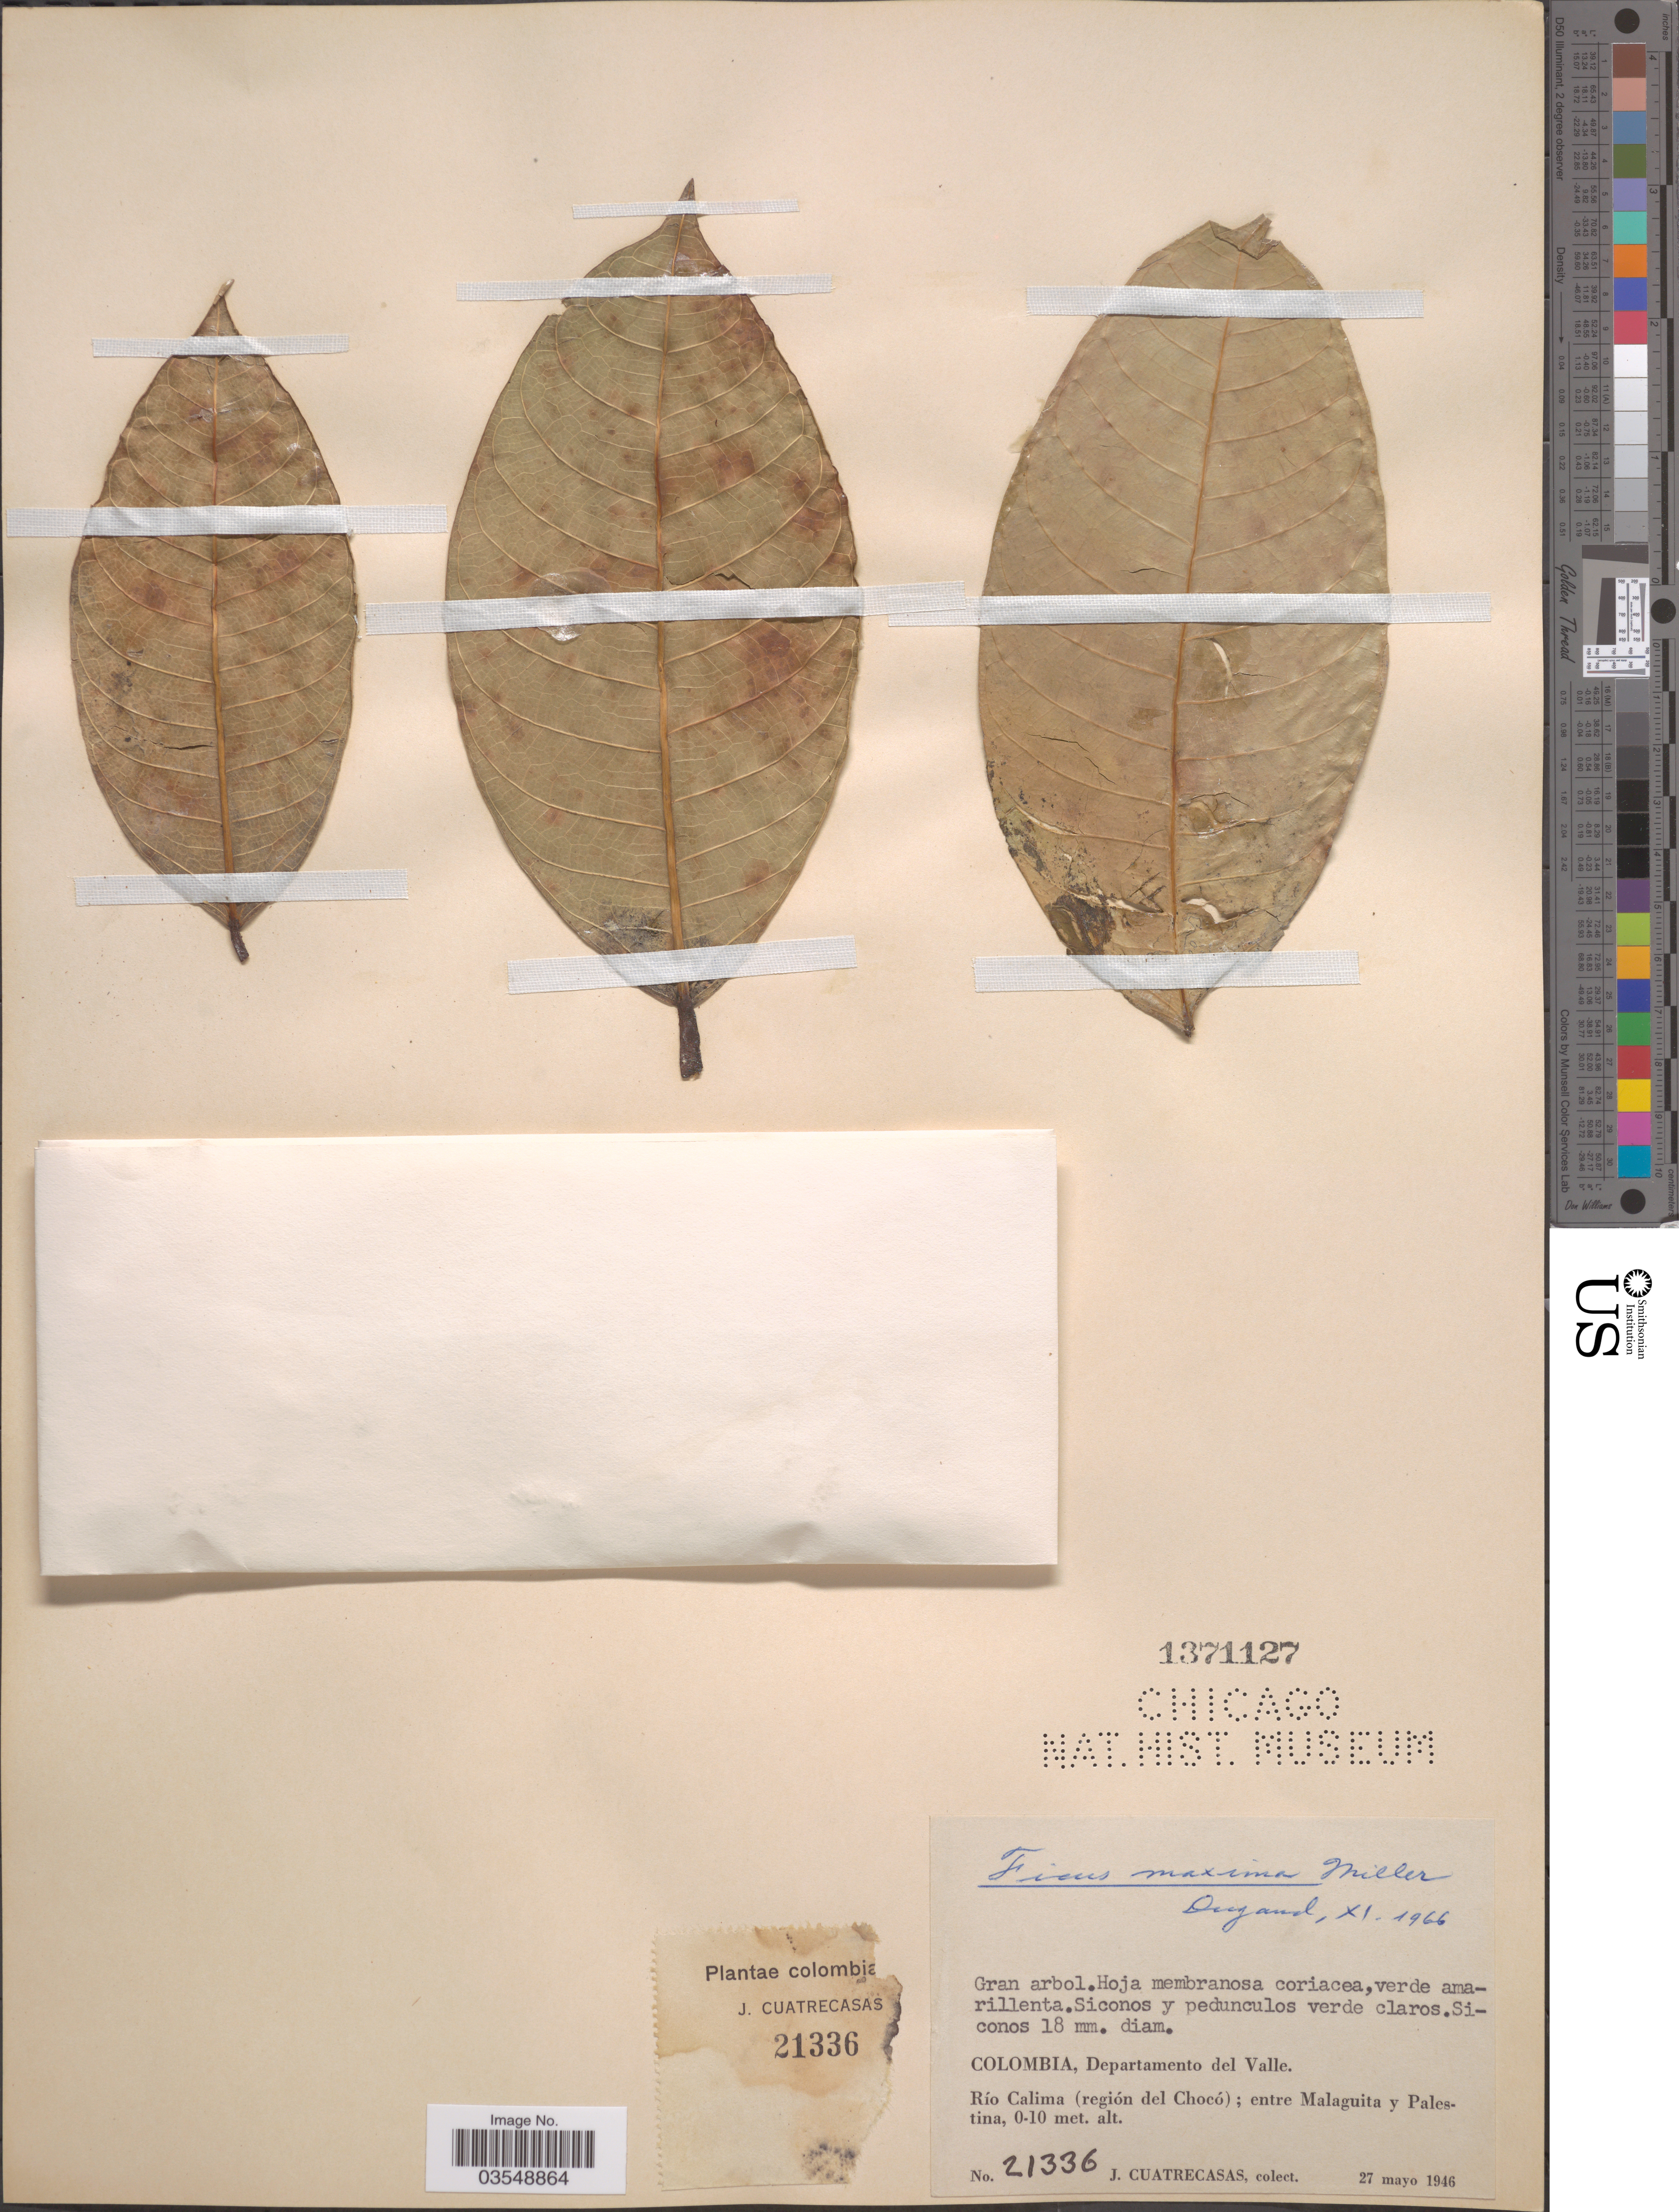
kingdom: Plantae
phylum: Tracheophyta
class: Magnoliopsida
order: Rosales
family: Moraceae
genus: Ficus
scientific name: Ficus radula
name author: Humb. & Bonpl. ex Willd.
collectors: J. Cuatrecasas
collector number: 21336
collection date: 1946-05-27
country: Colombia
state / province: Valle del Cauca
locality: Departamento del Valle. Río Calima (región del Chocó); entre Malaguita y Palestina.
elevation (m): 0